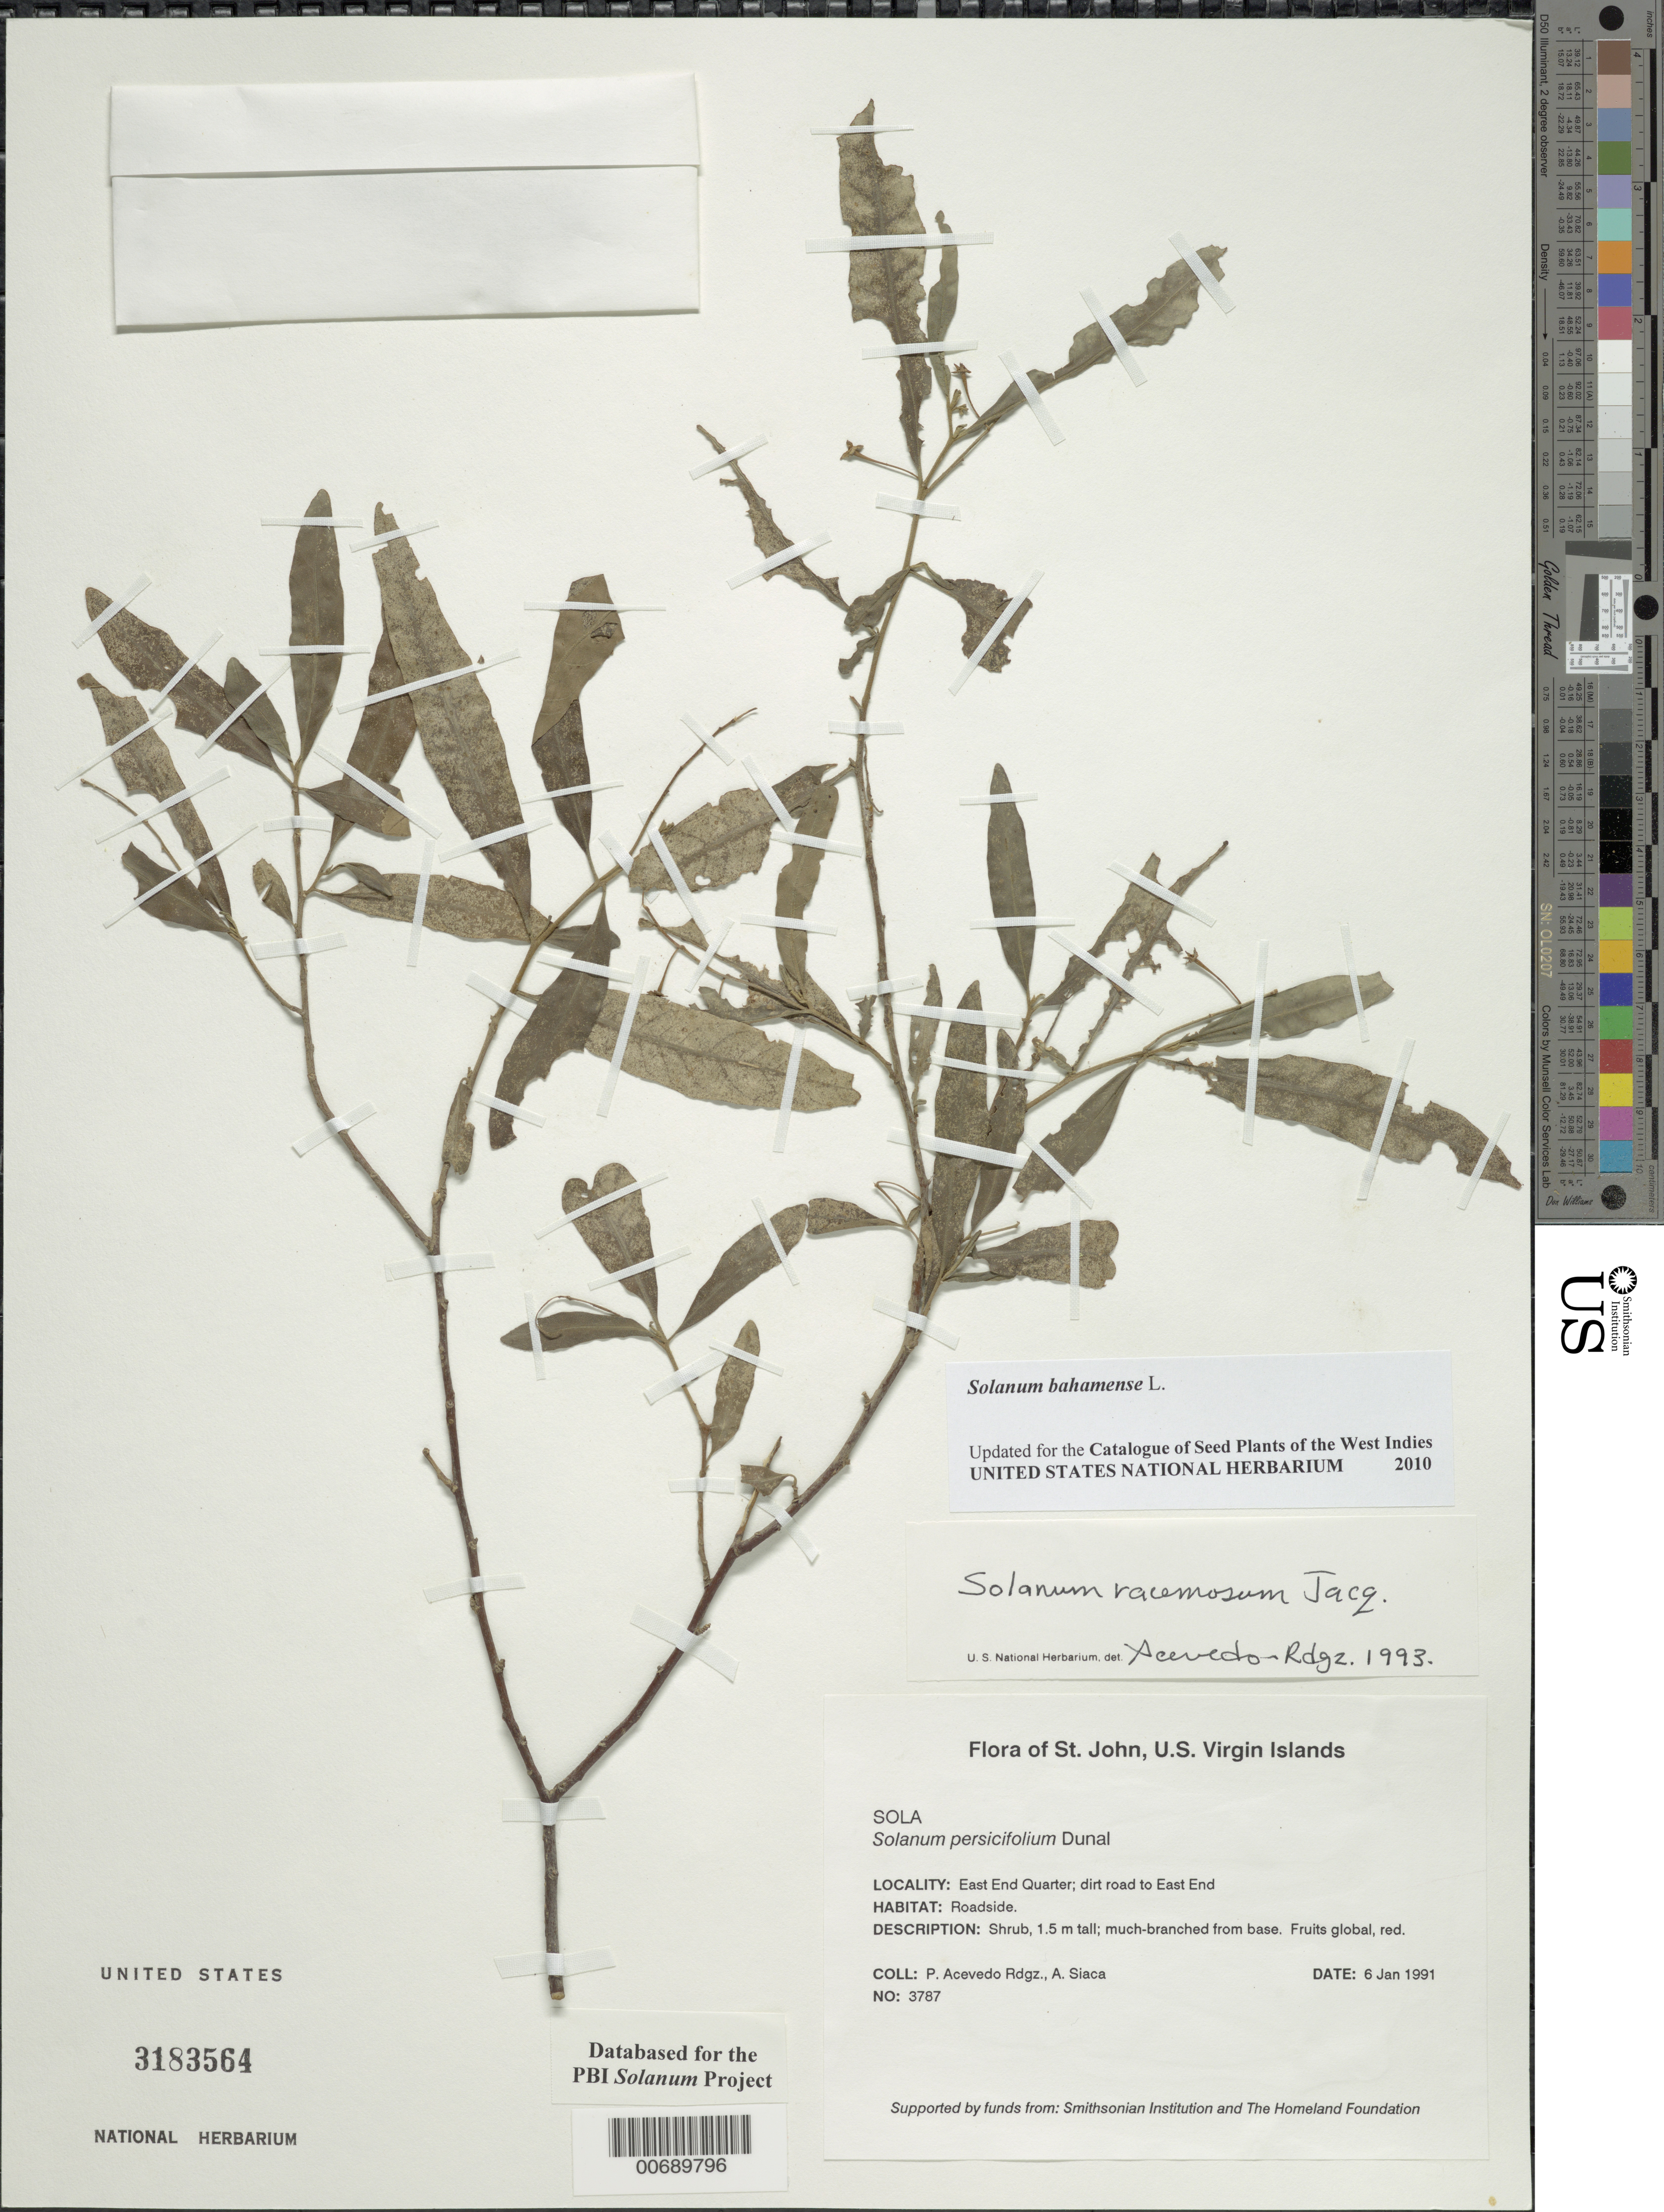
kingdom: Plantae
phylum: Tracheophyta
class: Magnoliopsida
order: Solanales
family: Solanaceae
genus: Solanum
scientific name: Solanum bahamense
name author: L.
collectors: P. Acevedo-Rodr. & A. Siaca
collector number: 3787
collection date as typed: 06 Jan 1991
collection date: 1991-01-06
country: U.S. Virgin Islands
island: St. John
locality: East End Quarter; dirt road to East End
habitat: Roadside.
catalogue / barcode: US 3183564